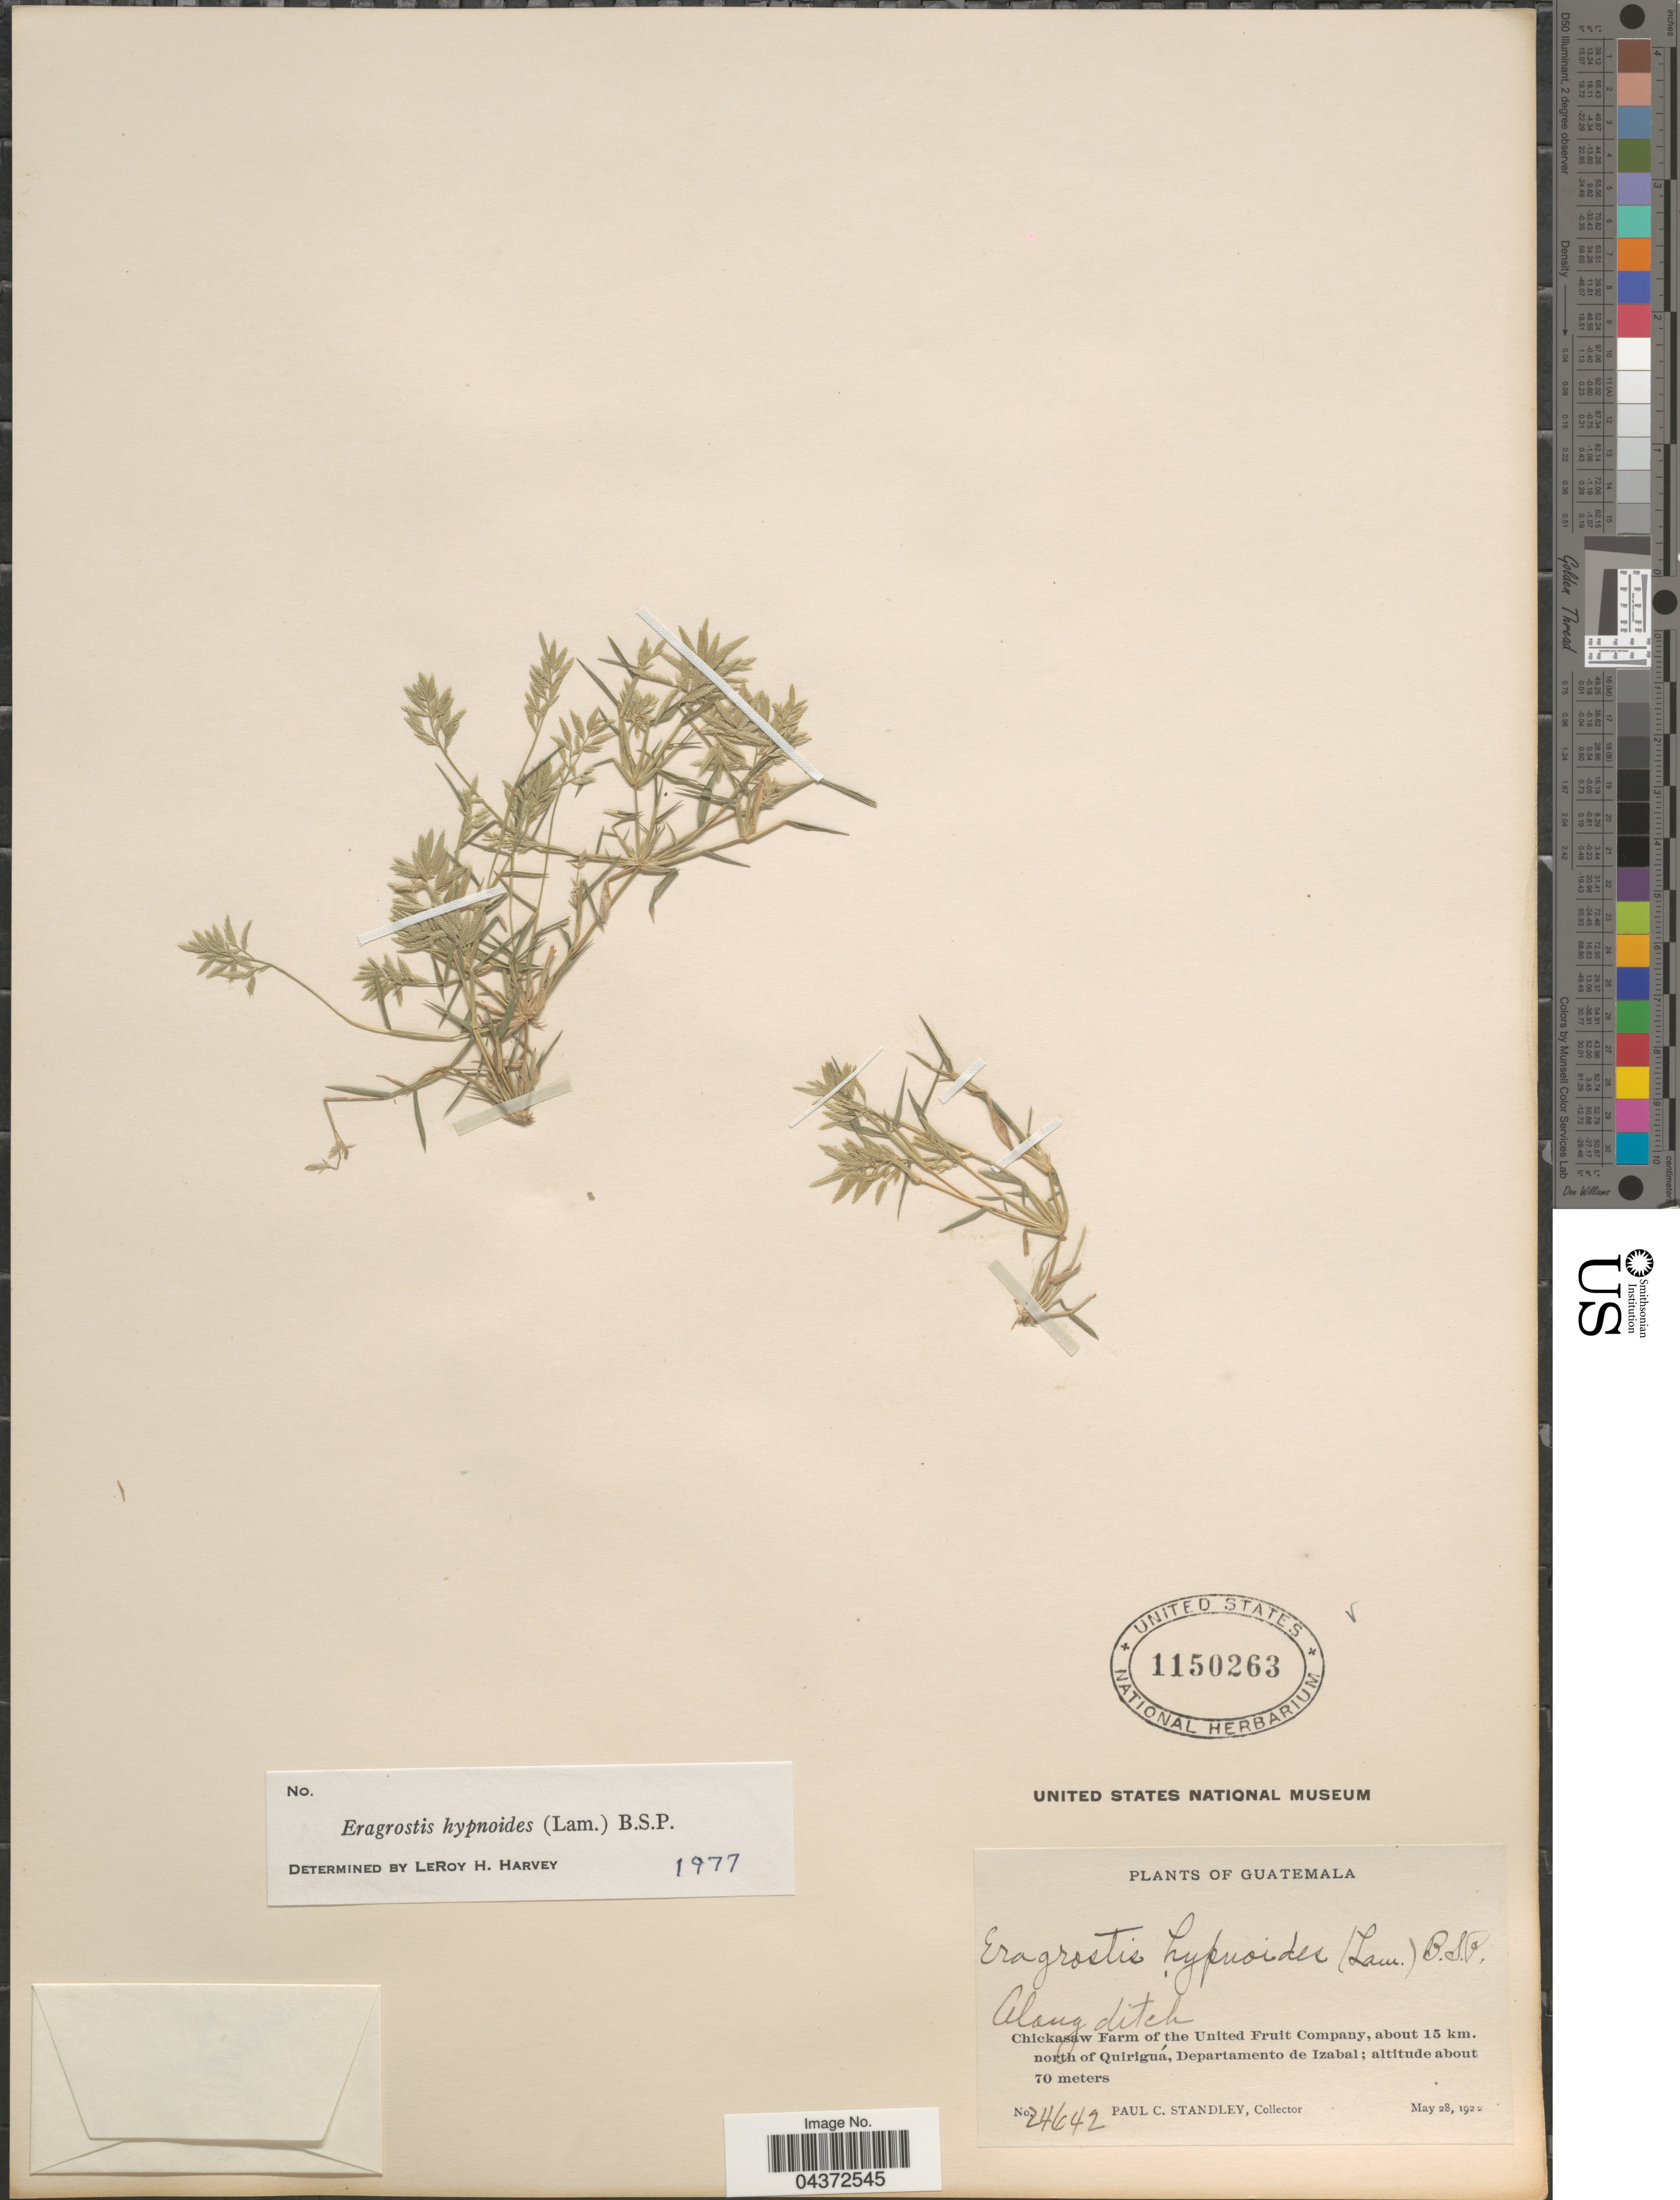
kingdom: Plantae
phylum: Tracheophyta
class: Liliopsida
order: Poales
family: Poaceae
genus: Eragrostis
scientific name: Eragrostis hypnoides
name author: (Lam.) Britton, Stearns & Poggenb.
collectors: P. C. Standley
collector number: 24642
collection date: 1922-05-28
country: Guatemala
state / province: Izabal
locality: Along ditch. Chickasaw Farm of the United Fruit Company, about 15 km. north of Quiriguá, Departamento de Izabal.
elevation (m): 70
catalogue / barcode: US 1150263